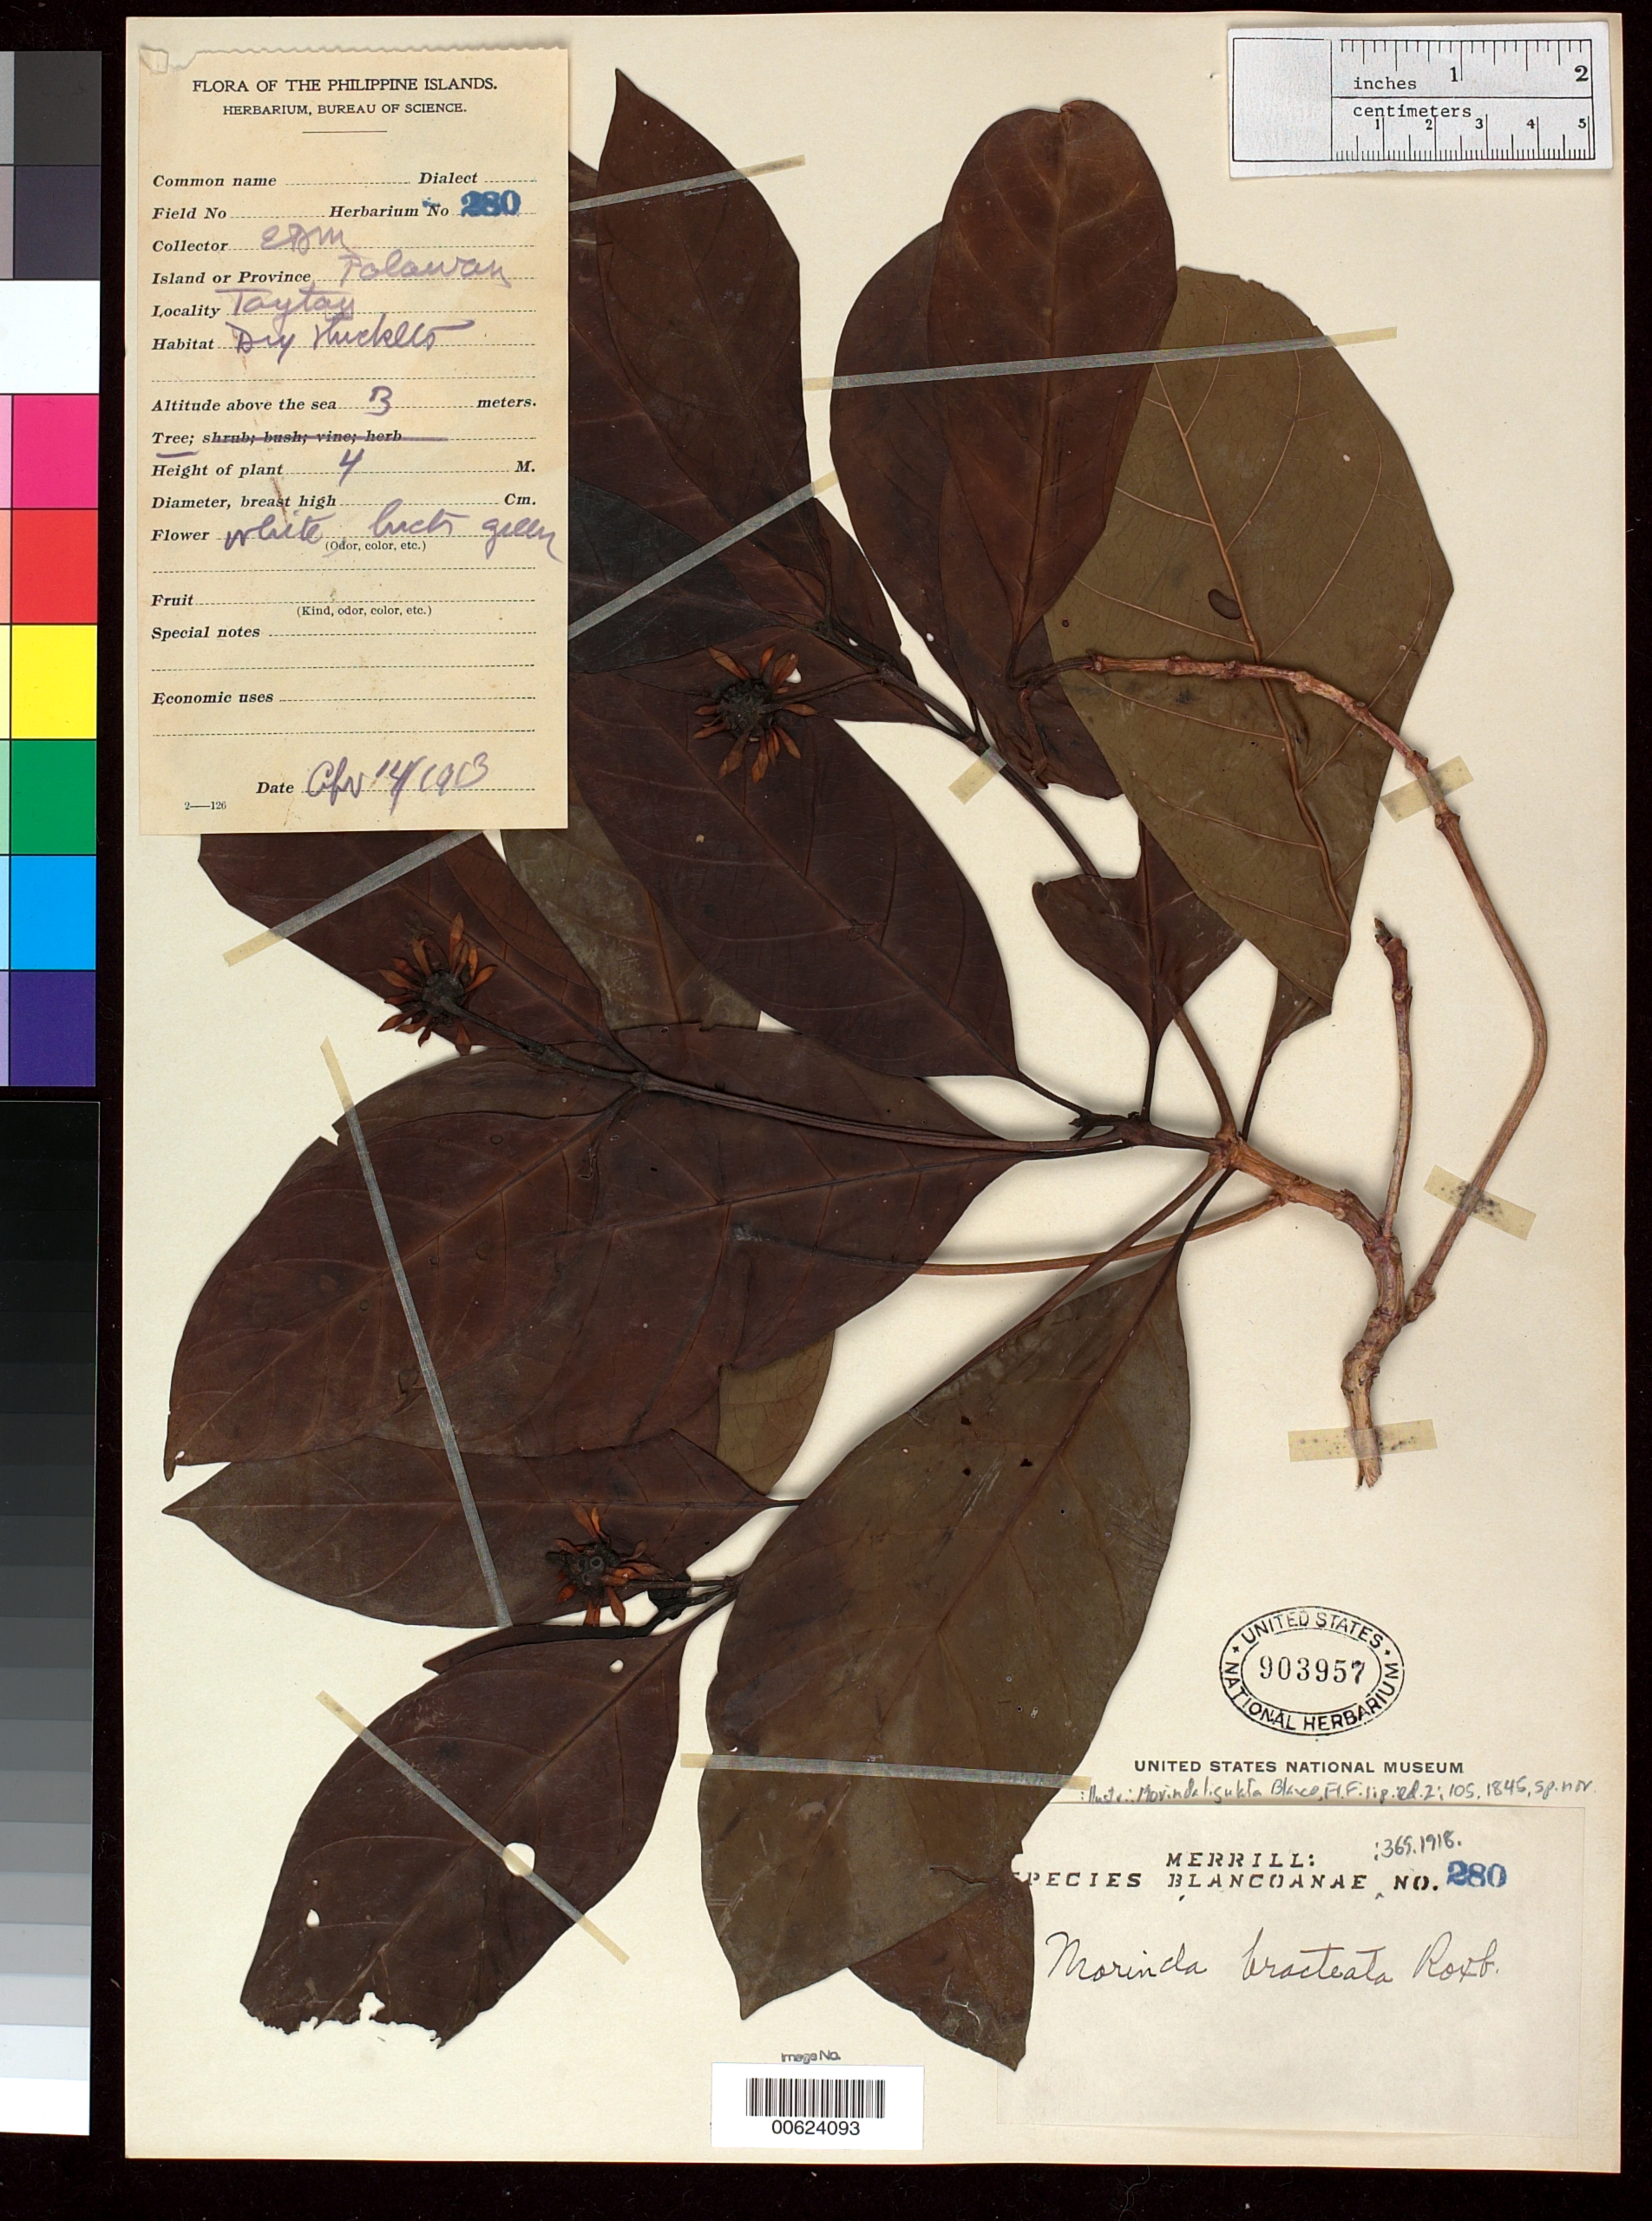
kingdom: Plantae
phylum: Tracheophyta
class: Magnoliopsida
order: Gentianales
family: Rubiaceae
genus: Morinda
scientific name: Morinda ligulata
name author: Blanco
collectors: E. D. Merrill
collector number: Sp. Blancoan. 0280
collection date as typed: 14 Apr 1913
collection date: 1913-04-14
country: Philippines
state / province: Mimaropa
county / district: Palawan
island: Palawan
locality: Taytay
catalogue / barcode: US 903957